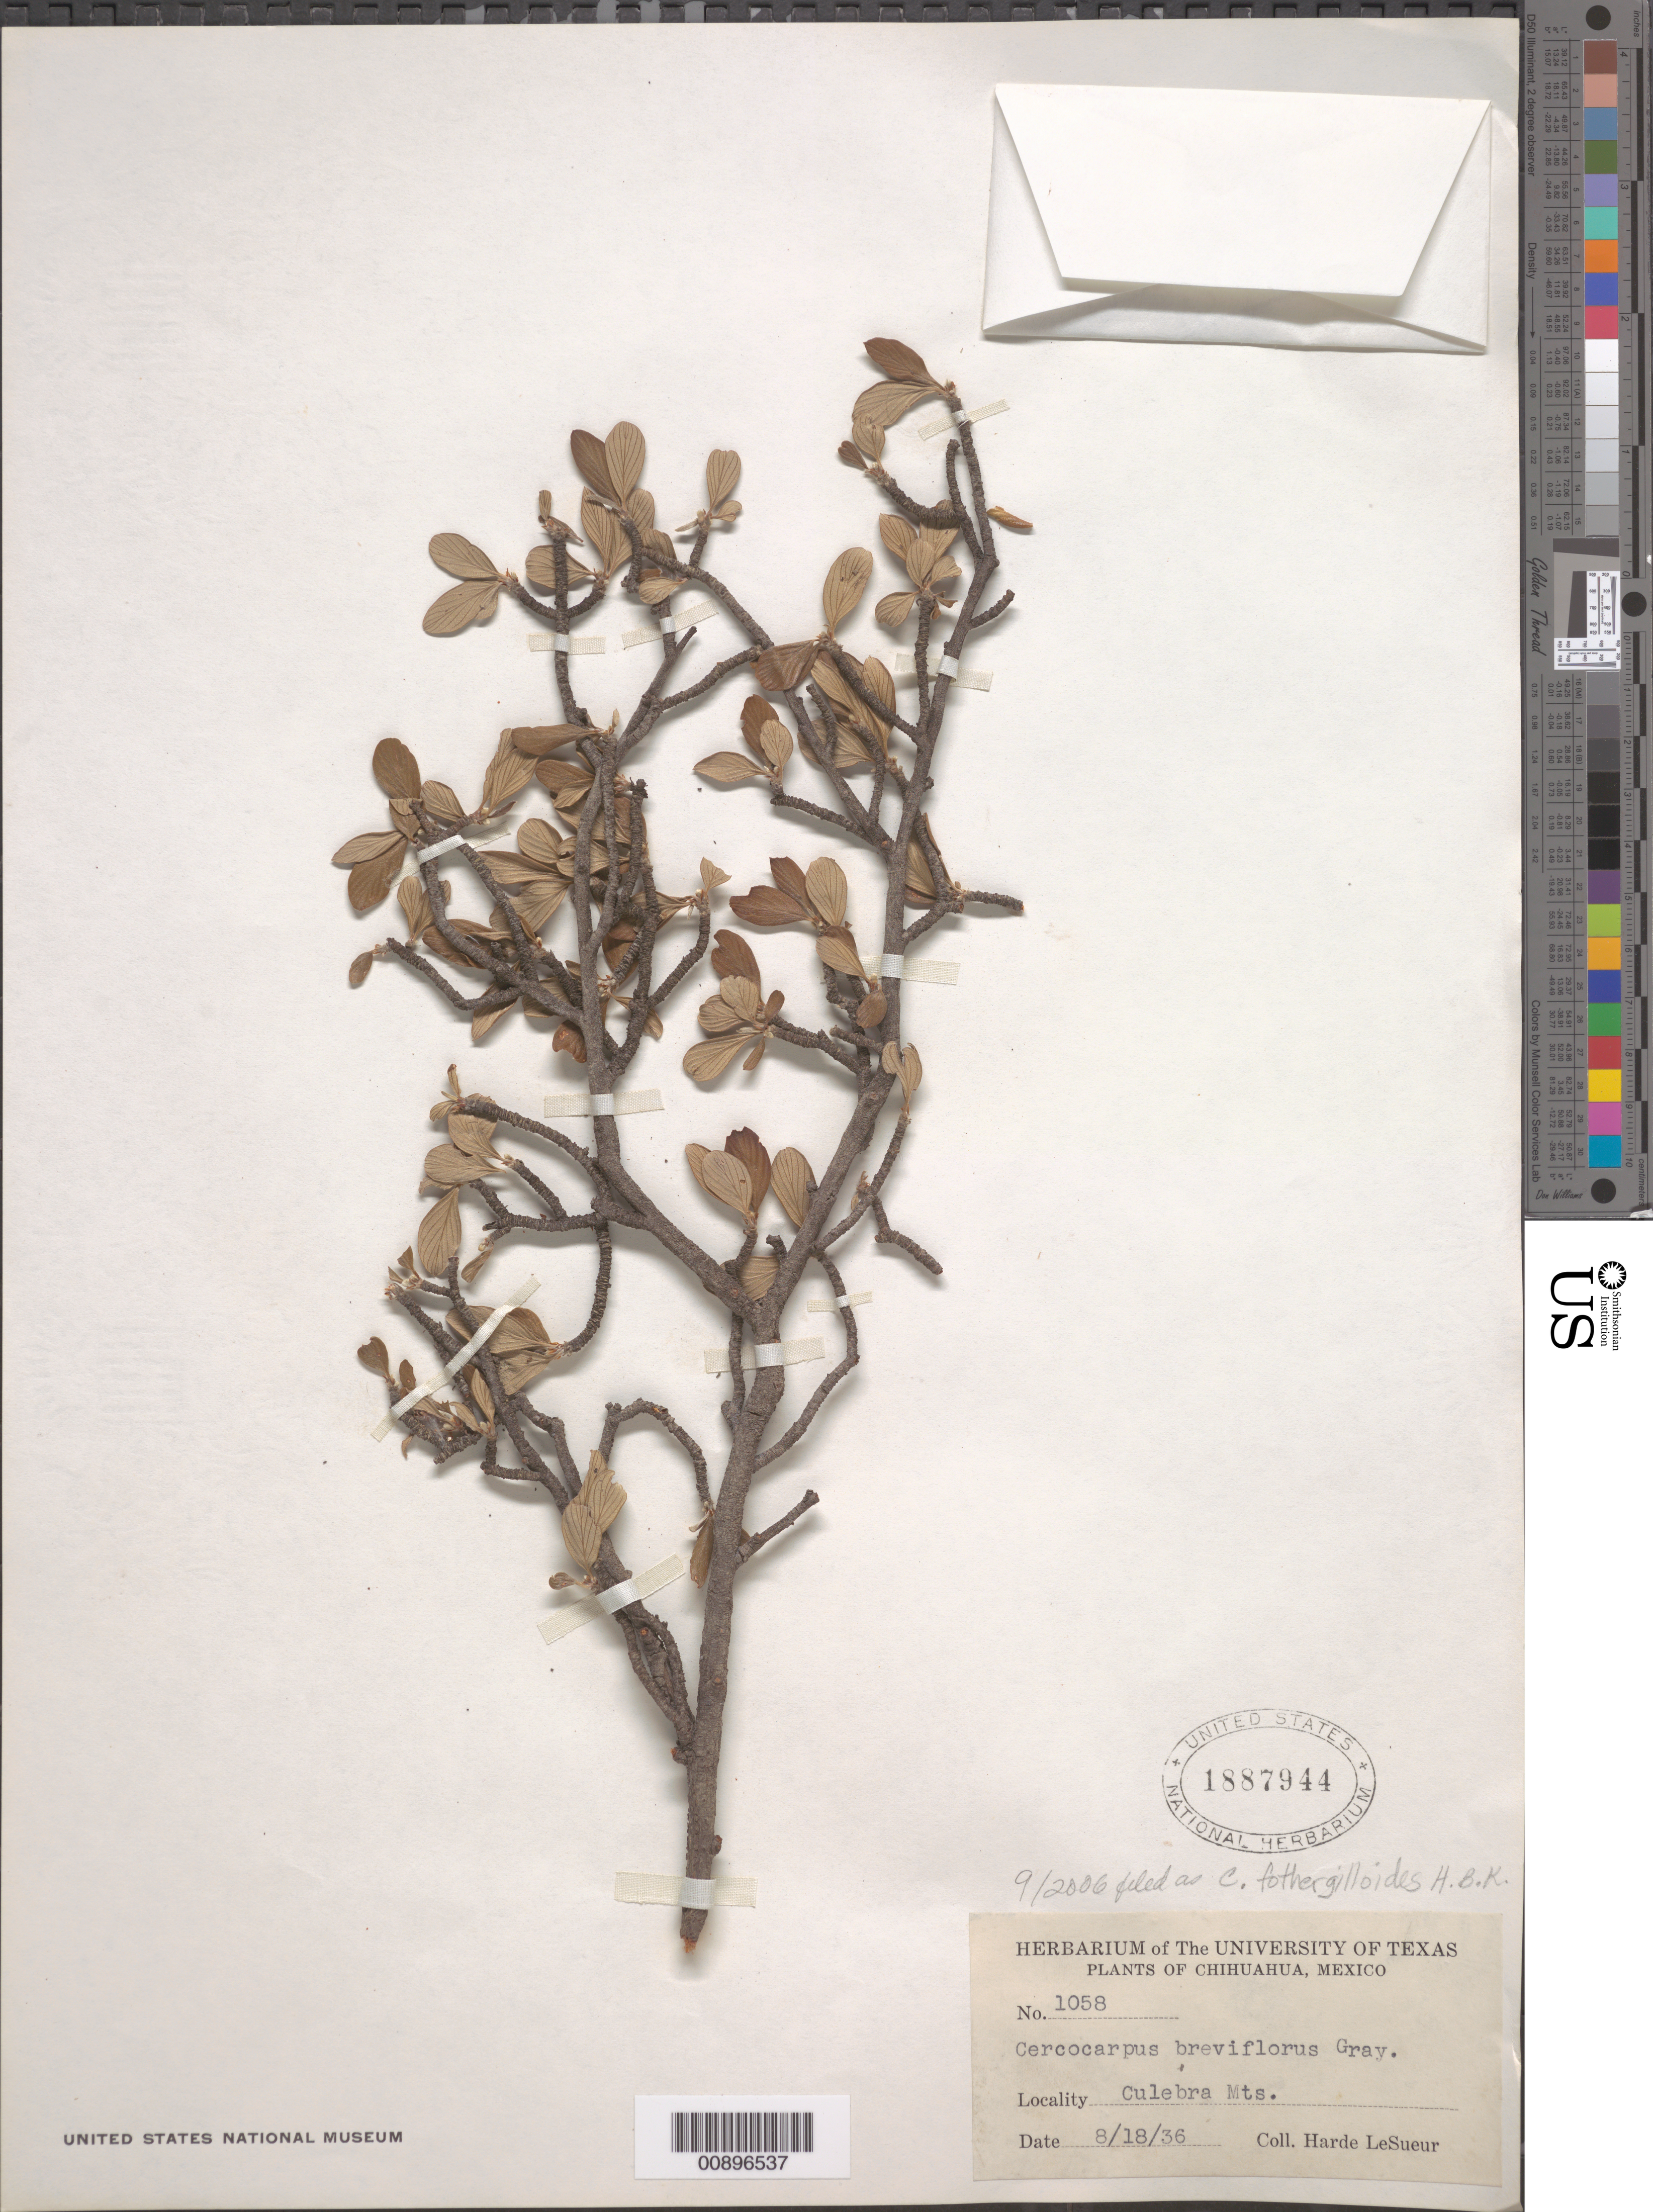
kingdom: Plantae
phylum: Tracheophyta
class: Magnoliopsida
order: Rosales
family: Rosaceae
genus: Cercocarpus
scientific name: Cercocarpus fothergilloides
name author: Kunth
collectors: D. H. LeSueur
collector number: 1058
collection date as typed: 18 Aug 1936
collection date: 1936-08-18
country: Mexico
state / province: Chihuahua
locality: Culebra Mts., Chihuahua.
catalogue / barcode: US 1887944